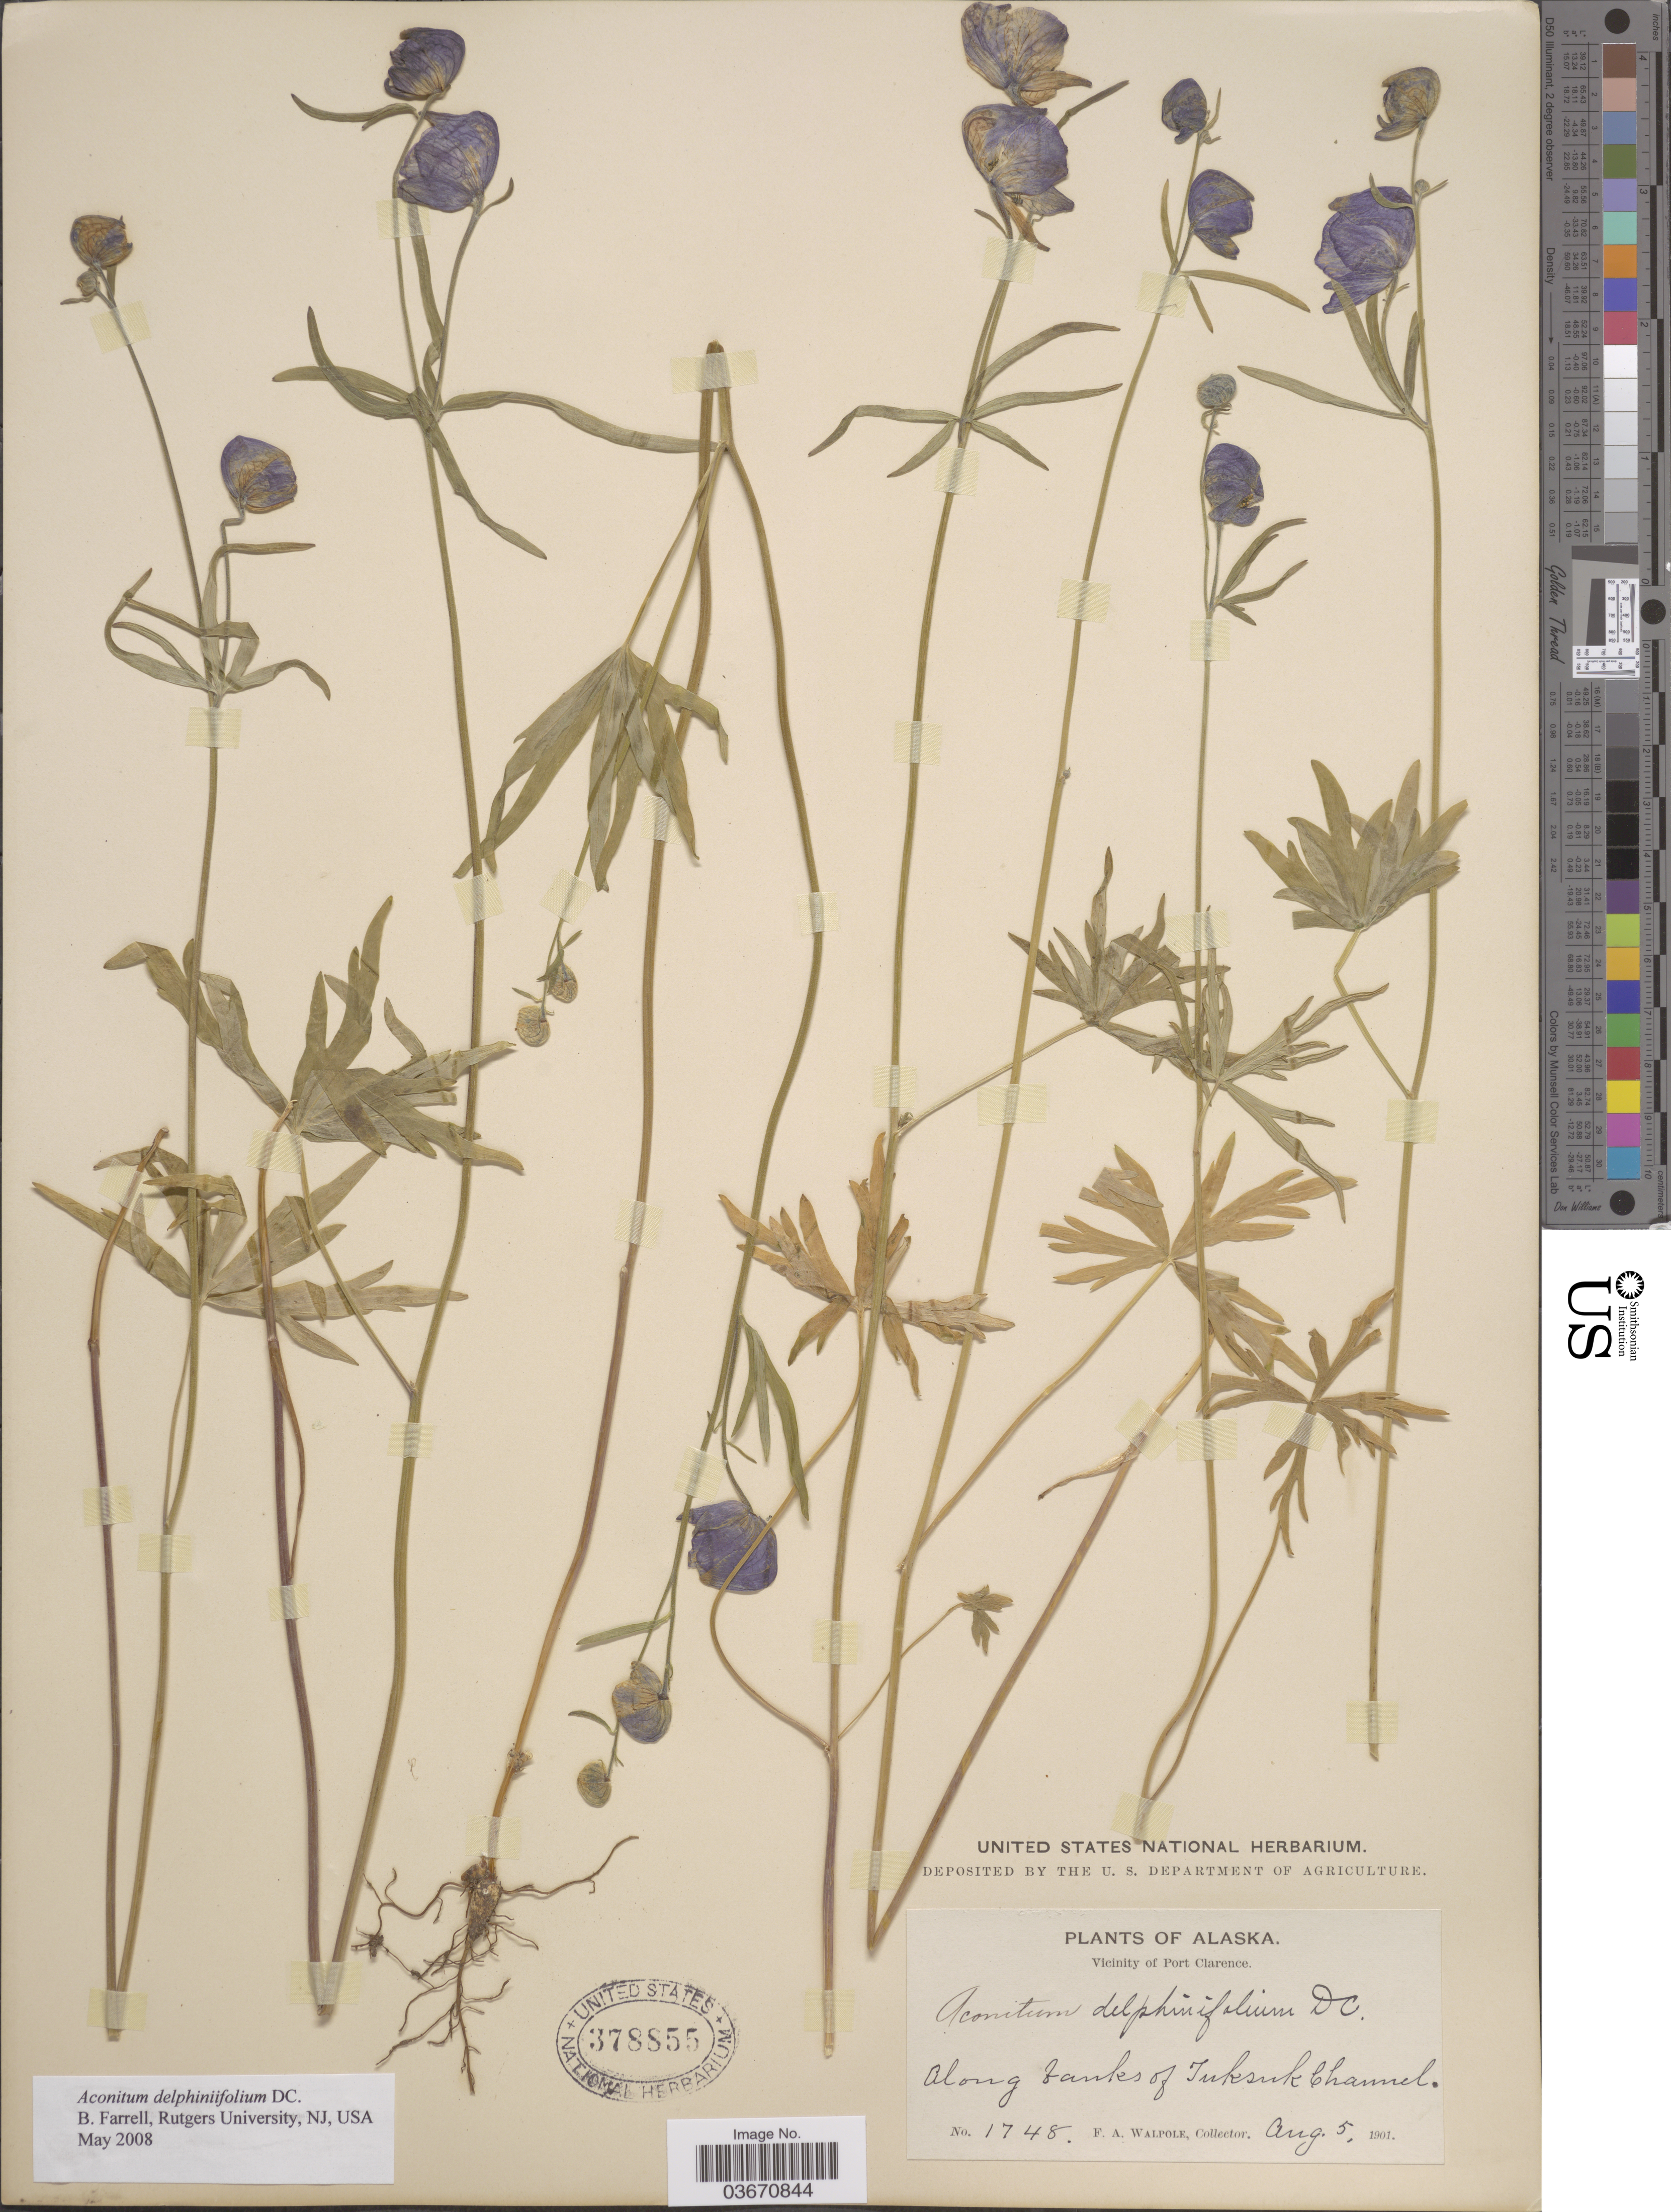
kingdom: Plantae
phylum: Tracheophyta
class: Magnoliopsida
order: Ranunculales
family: Ranunculaceae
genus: Aconitum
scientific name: Aconitum delphinifolium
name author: DC.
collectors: F. Walpole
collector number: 1748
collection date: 1901-08-05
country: United States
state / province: Alaska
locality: Vicinity of Port Clarence. Along banks of Tuksuk Channel.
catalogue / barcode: US 378855